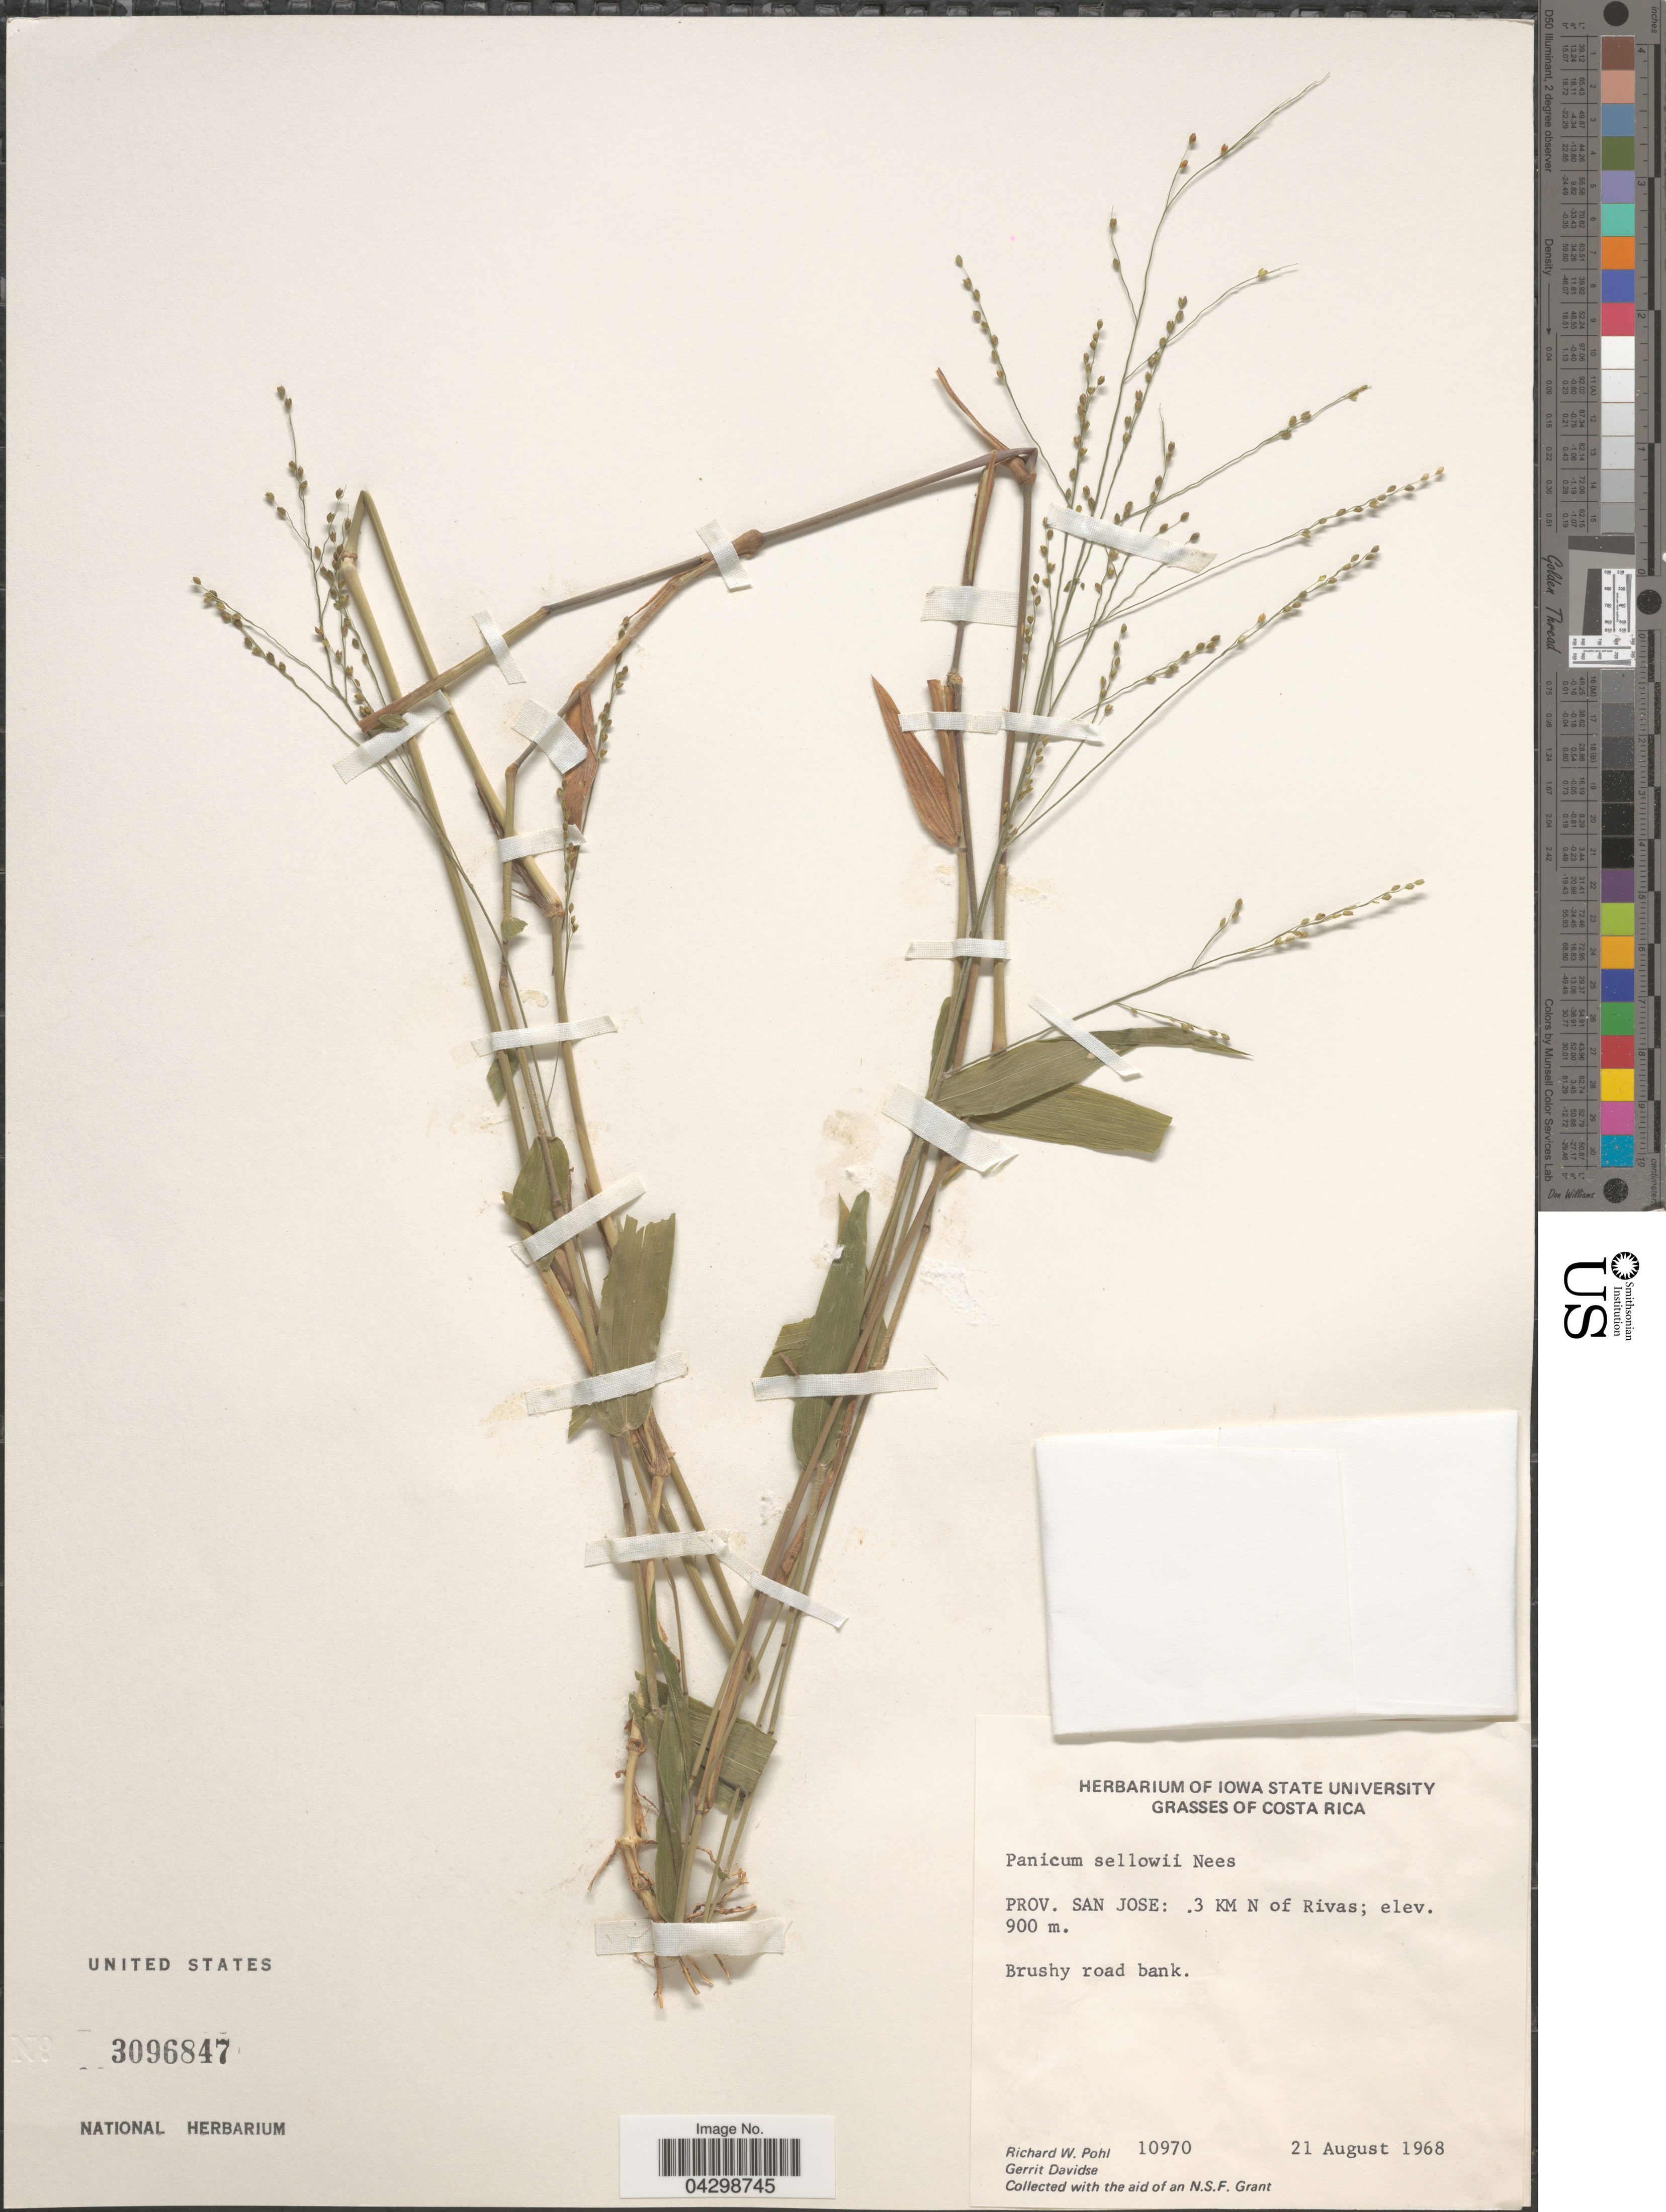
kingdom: Plantae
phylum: Tracheophyta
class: Liliopsida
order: Poales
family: Poaceae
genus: Panicum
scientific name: Panicum sellowii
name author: Nees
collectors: R. W. Pohl & G. Davidse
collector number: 10970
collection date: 1968-08-21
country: Costa Rica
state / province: San José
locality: .3 KM N of Rivas.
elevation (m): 900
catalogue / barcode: US 3096847